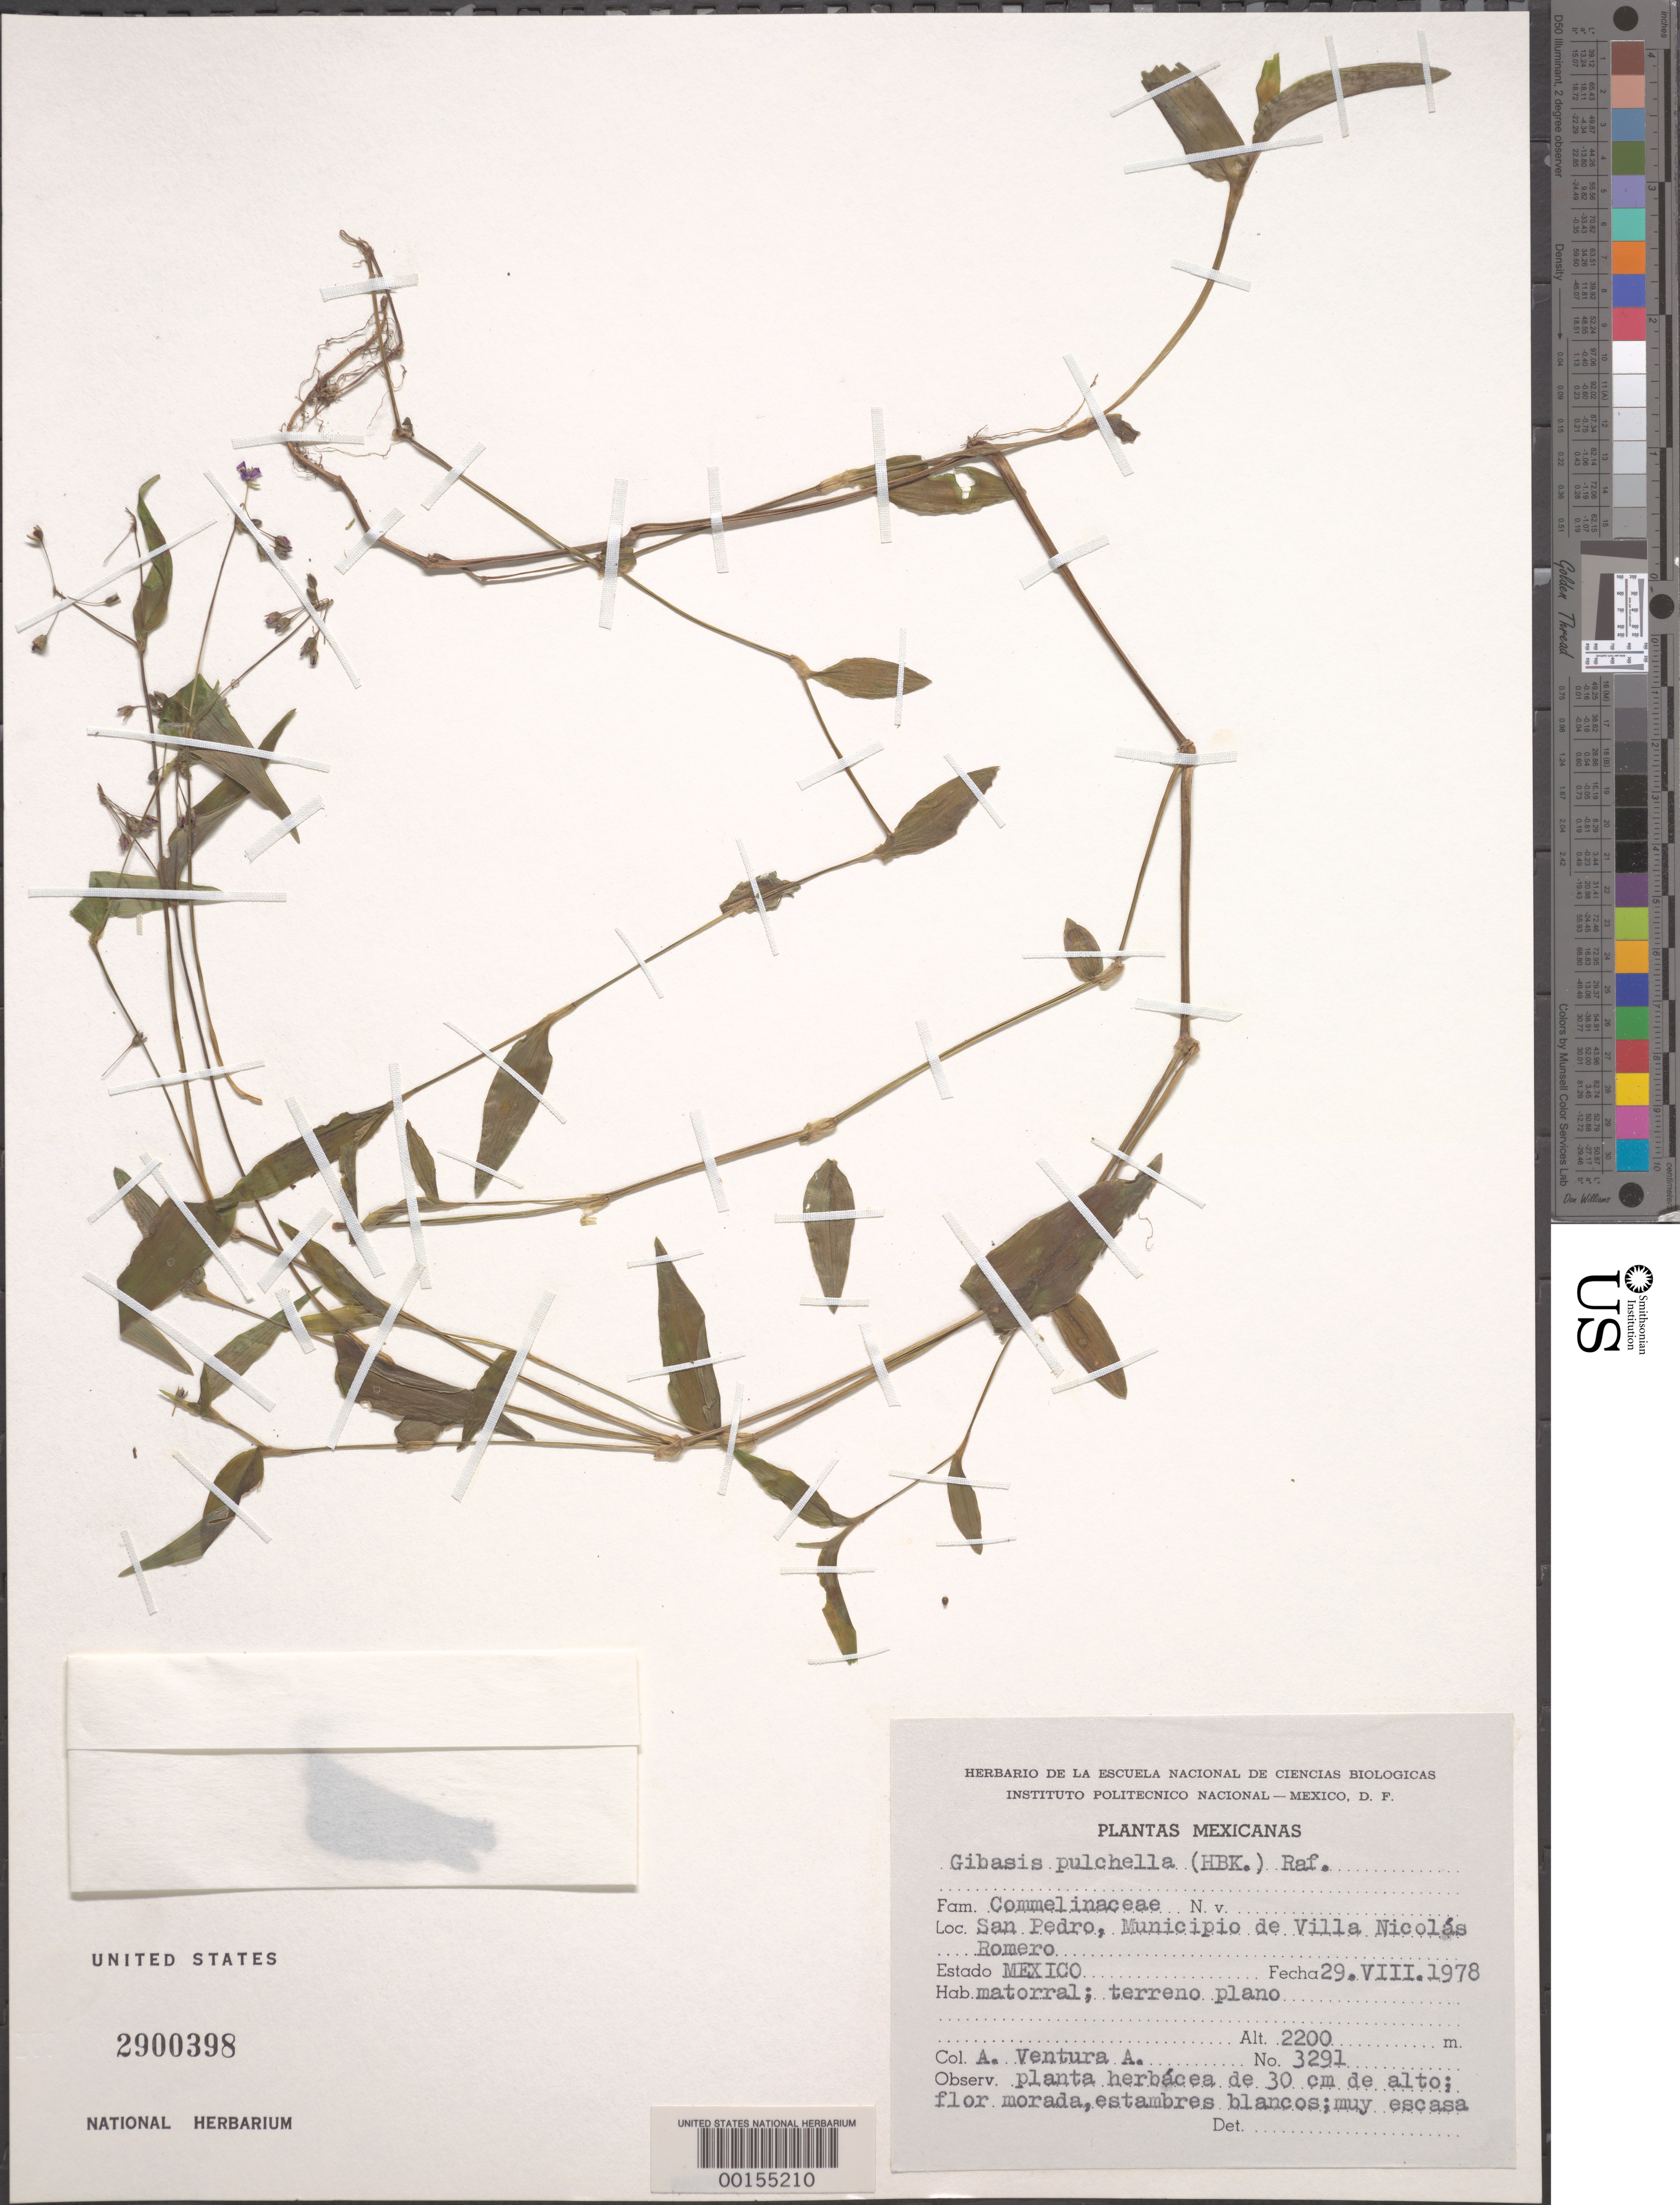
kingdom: Plantae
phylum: Tracheophyta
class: Liliopsida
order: Commelinales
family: Commelinaceae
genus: Gibasis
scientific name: Gibasis pulchella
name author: (Kunth) Raf.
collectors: F. Ventura A.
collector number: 3291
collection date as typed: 29 Aug 1978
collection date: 1978-08-29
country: Mexico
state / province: México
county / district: Nicolás Romero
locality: Villa Nicolas Mun. (?), San Pedro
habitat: Matorral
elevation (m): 2200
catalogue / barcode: US 2900398